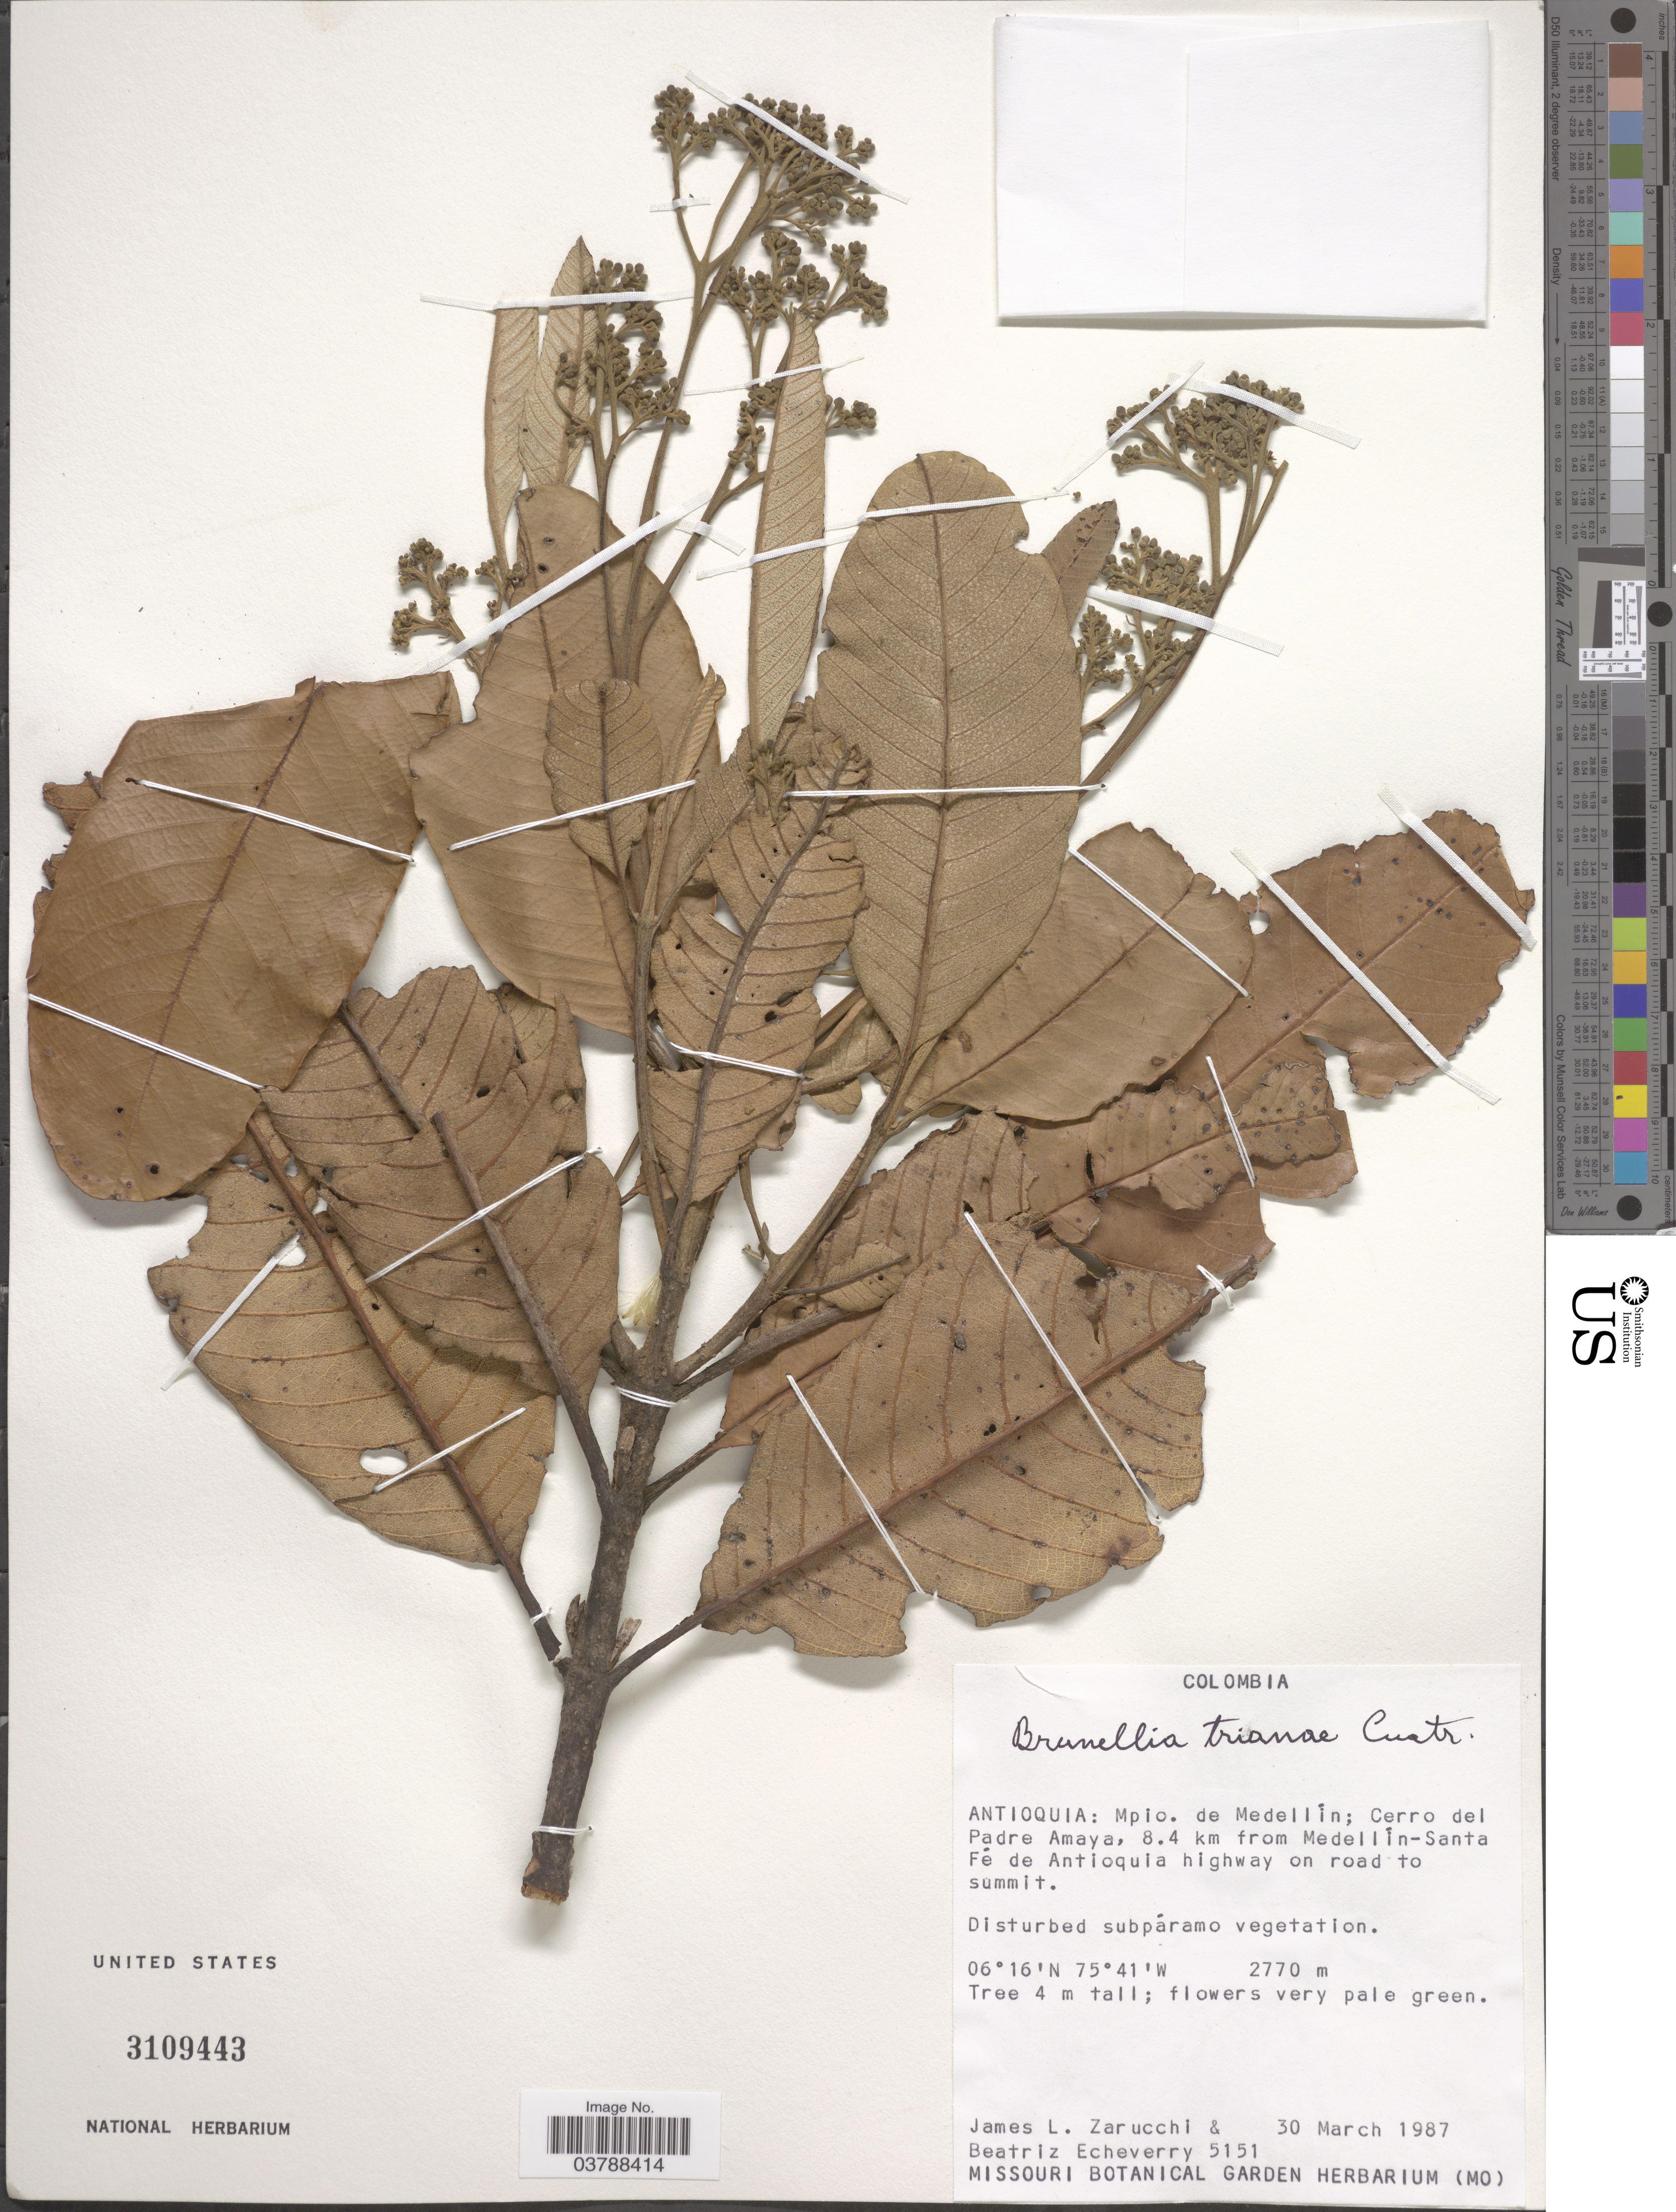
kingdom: Plantae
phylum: Tracheophyta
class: Magnoliopsida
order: Oxalidales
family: Brunelliaceae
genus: Brunellia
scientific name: Brunellia trianae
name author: Cuatrec.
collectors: J. L. Zarucchi & B. Echeverry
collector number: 5151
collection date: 1987-03-30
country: Colombia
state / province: Antioquia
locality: Mpio. de Medellín; Cerro del Padre Amaya, 8.4 km from Medellín-Santa Fé de Antioquia highway on road to summit.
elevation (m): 2770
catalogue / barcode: US 3109443